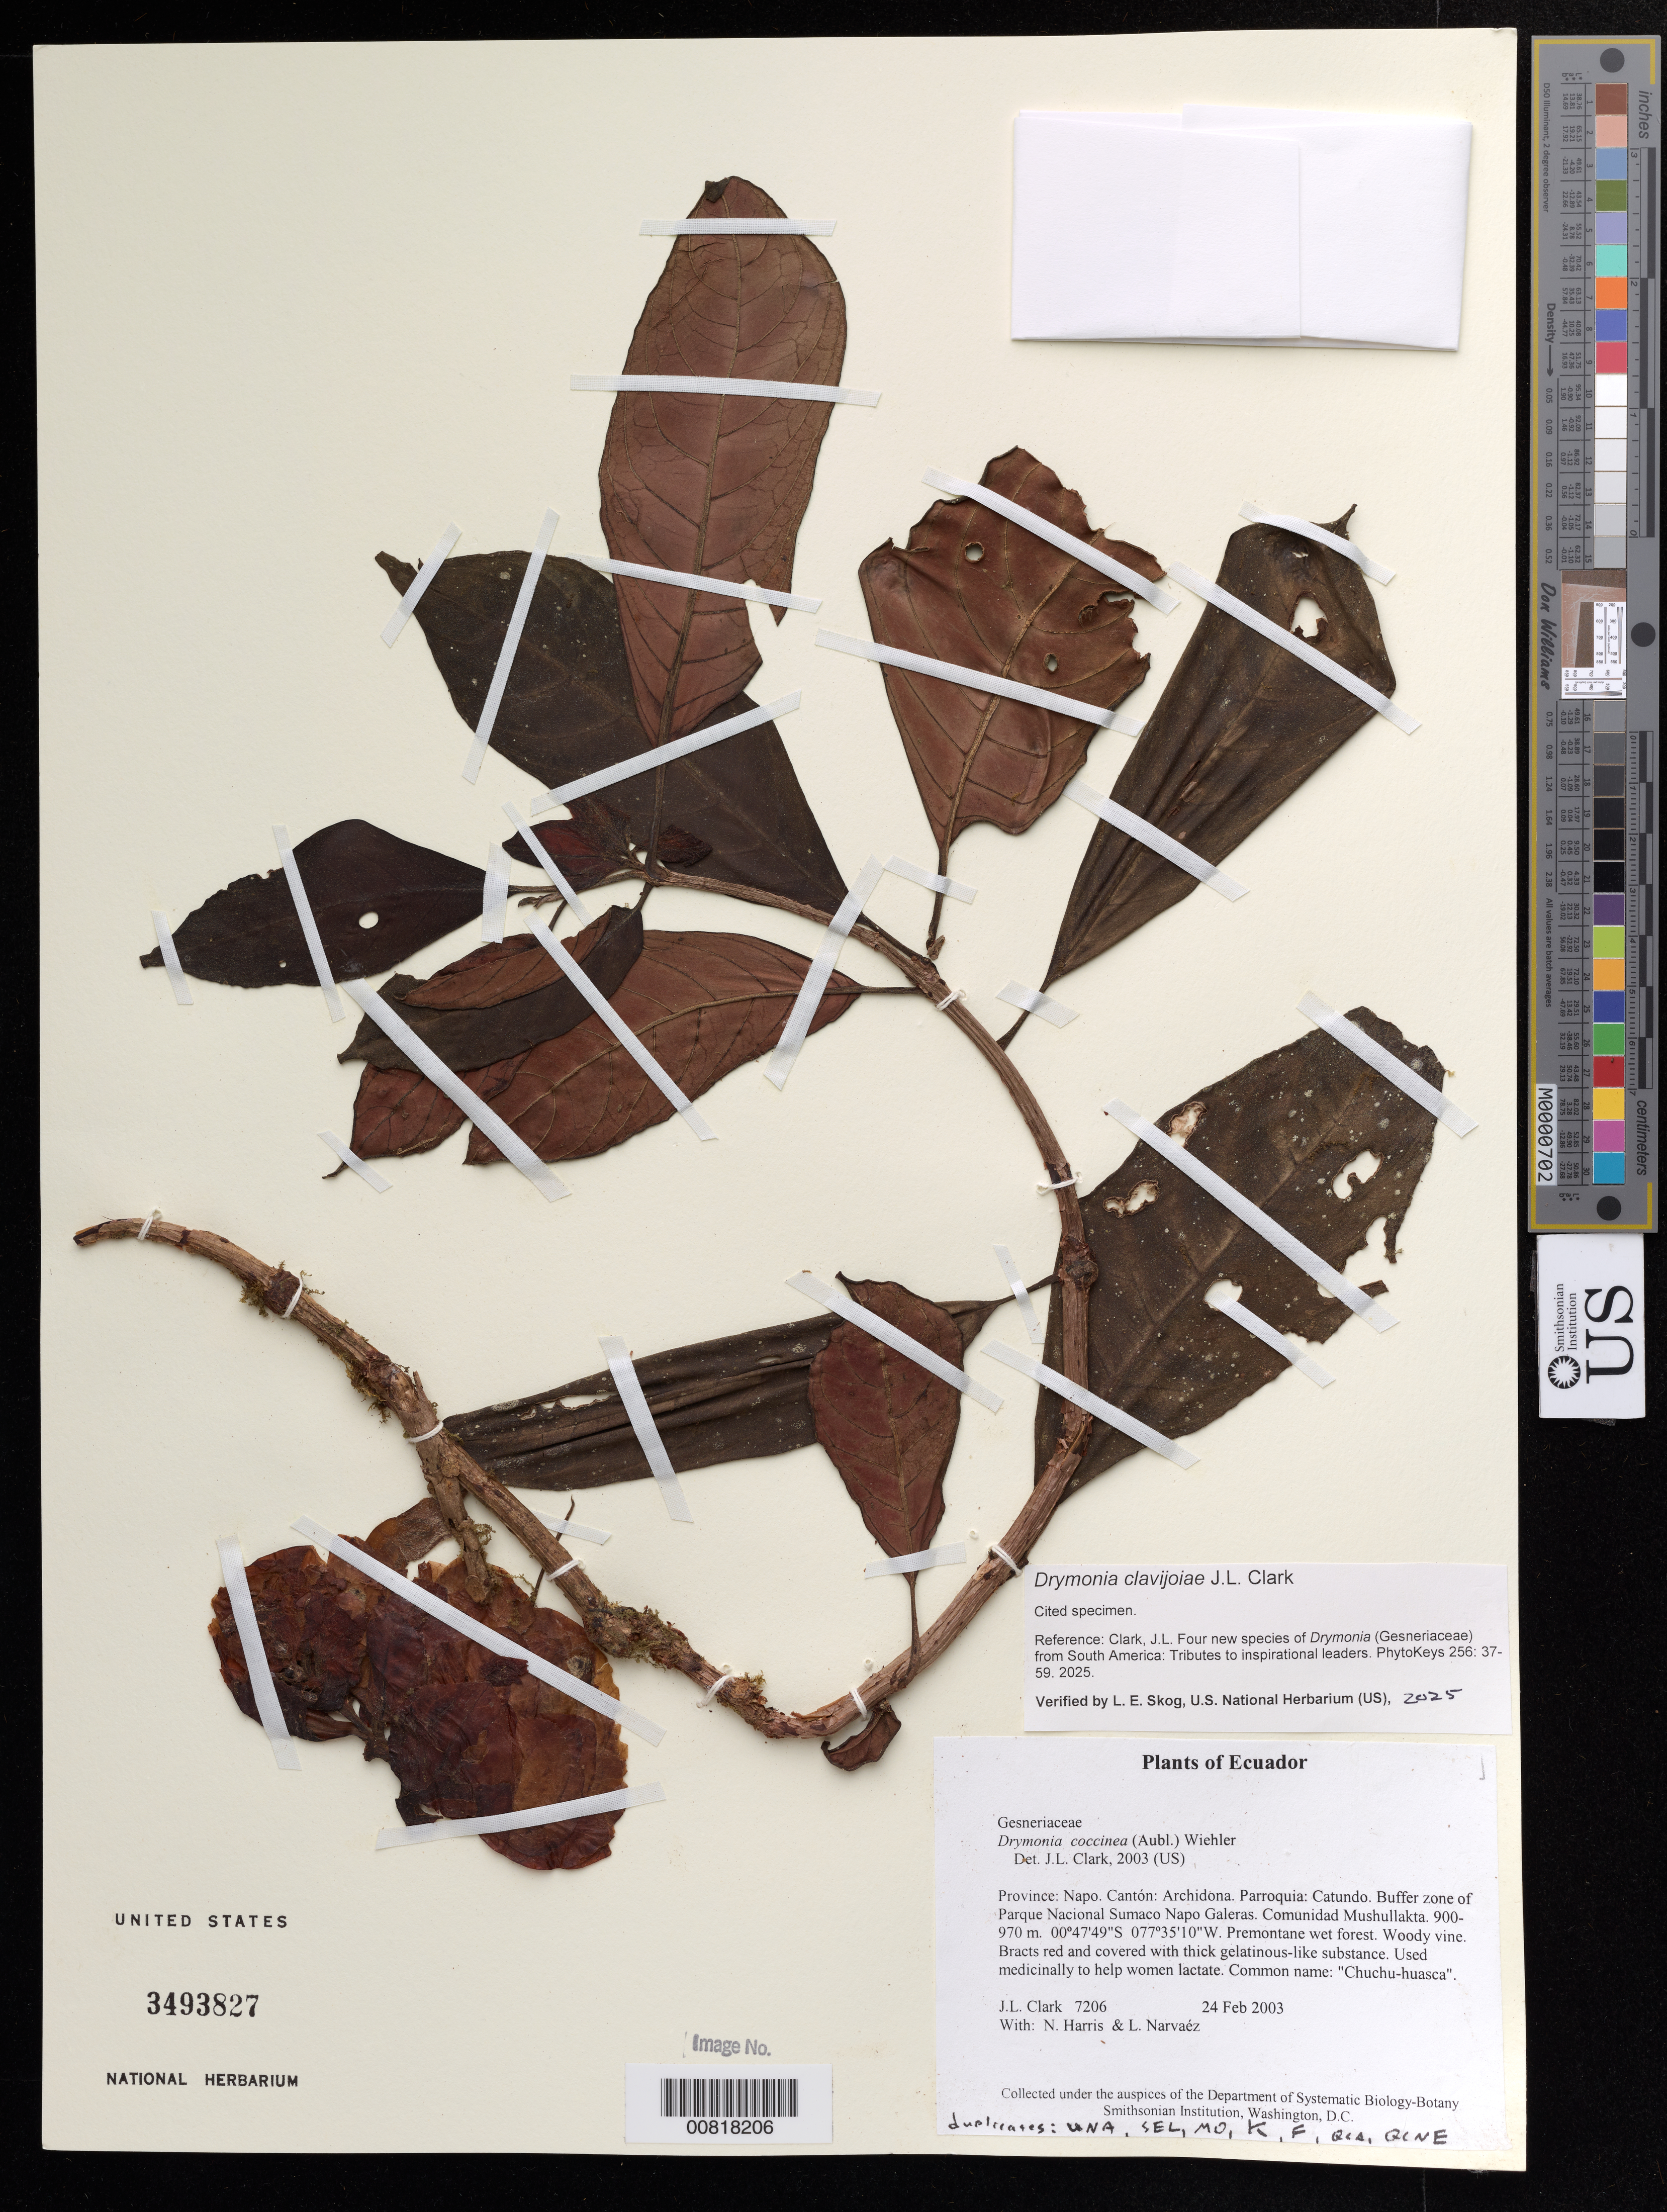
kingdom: Plantae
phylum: Tracheophyta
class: Magnoliopsida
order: Lamiales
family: Gesneriaceae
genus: Drymonia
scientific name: Drymonia clavijoiae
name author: J.L. Clark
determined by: Skog, Laurence E.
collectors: J. L. Clark, N. Harris & L. Narvaéz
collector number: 7206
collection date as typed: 24 Feb 2003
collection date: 2003-02-24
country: Ecuador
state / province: Napo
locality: Archidona. Parroquia: Catundo. Buffer zone of Parque Nacional Sumaco Napo Galeras. Comunidad Mushullakta.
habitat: Premontane wet forest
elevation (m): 900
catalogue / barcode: US 3493827